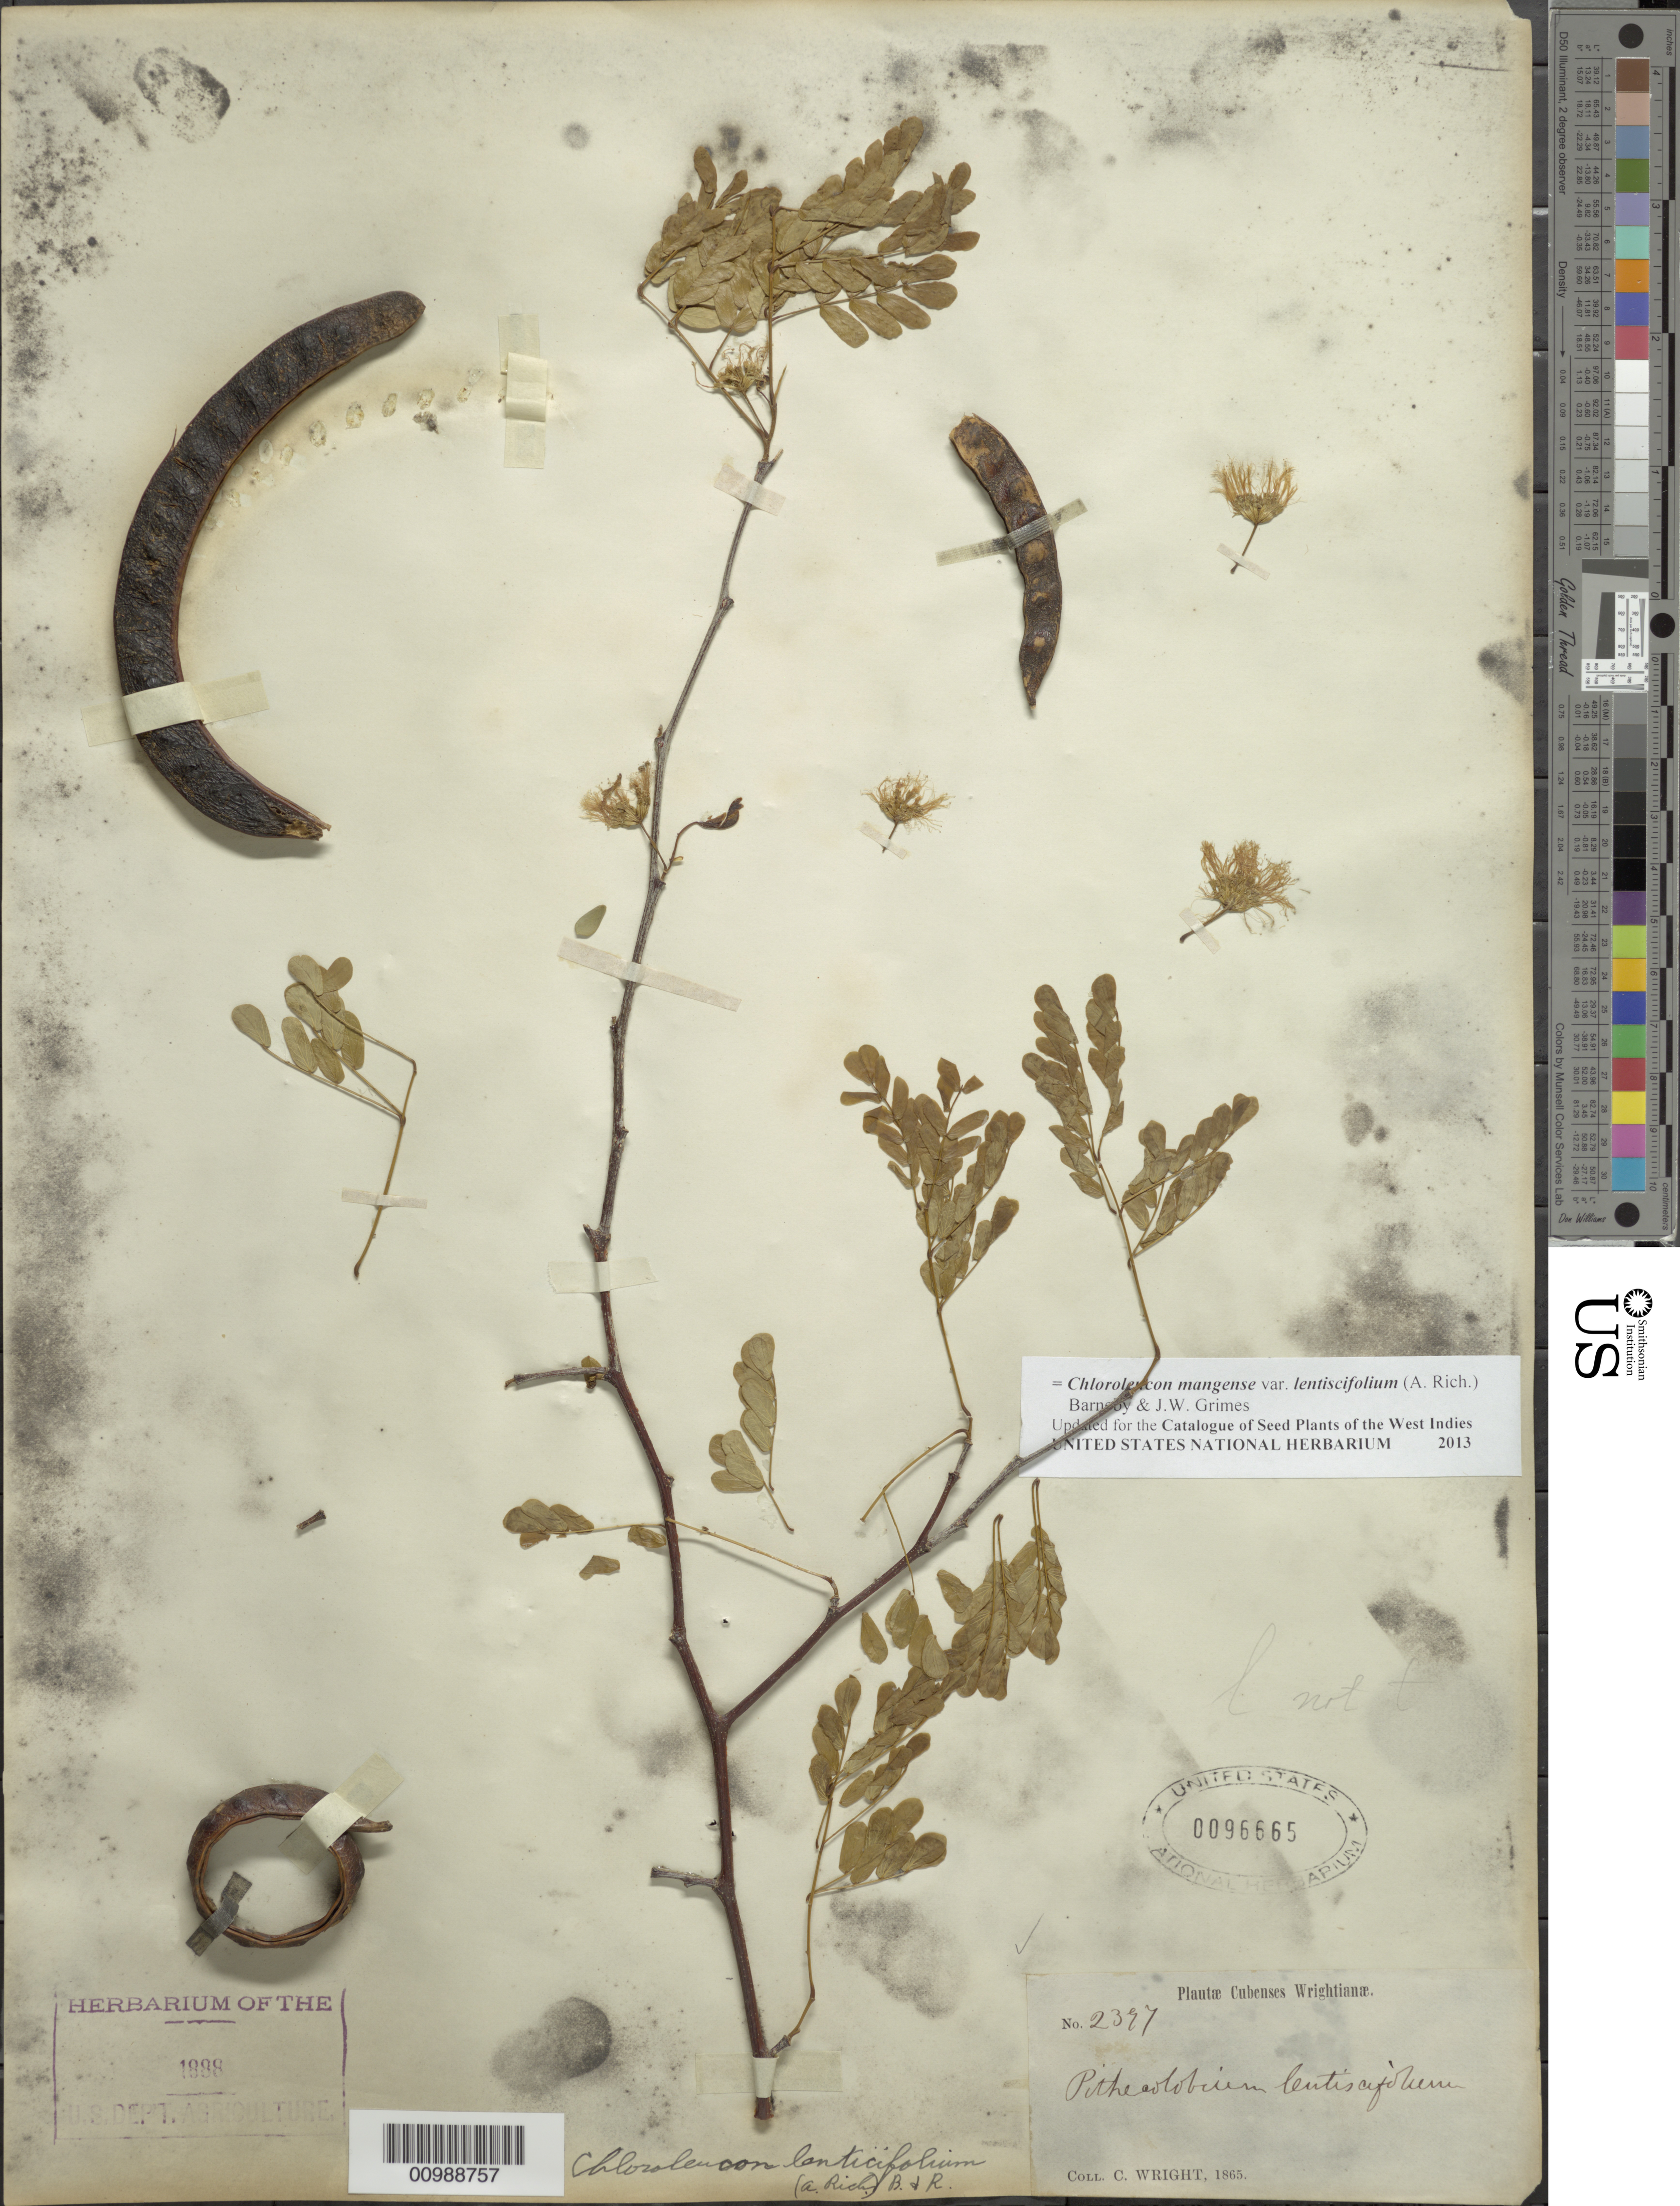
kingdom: Plantae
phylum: Tracheophyta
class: Magnoliopsida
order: Fabales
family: Fabaceae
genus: Chloroleucon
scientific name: Chloroleucon mangense var. lentiscifolium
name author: (A. Rich.) Barneby & J.W. Grimes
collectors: C. Wright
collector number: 2397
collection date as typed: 1800 to 1899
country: Cuba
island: Cuba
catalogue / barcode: US 96665